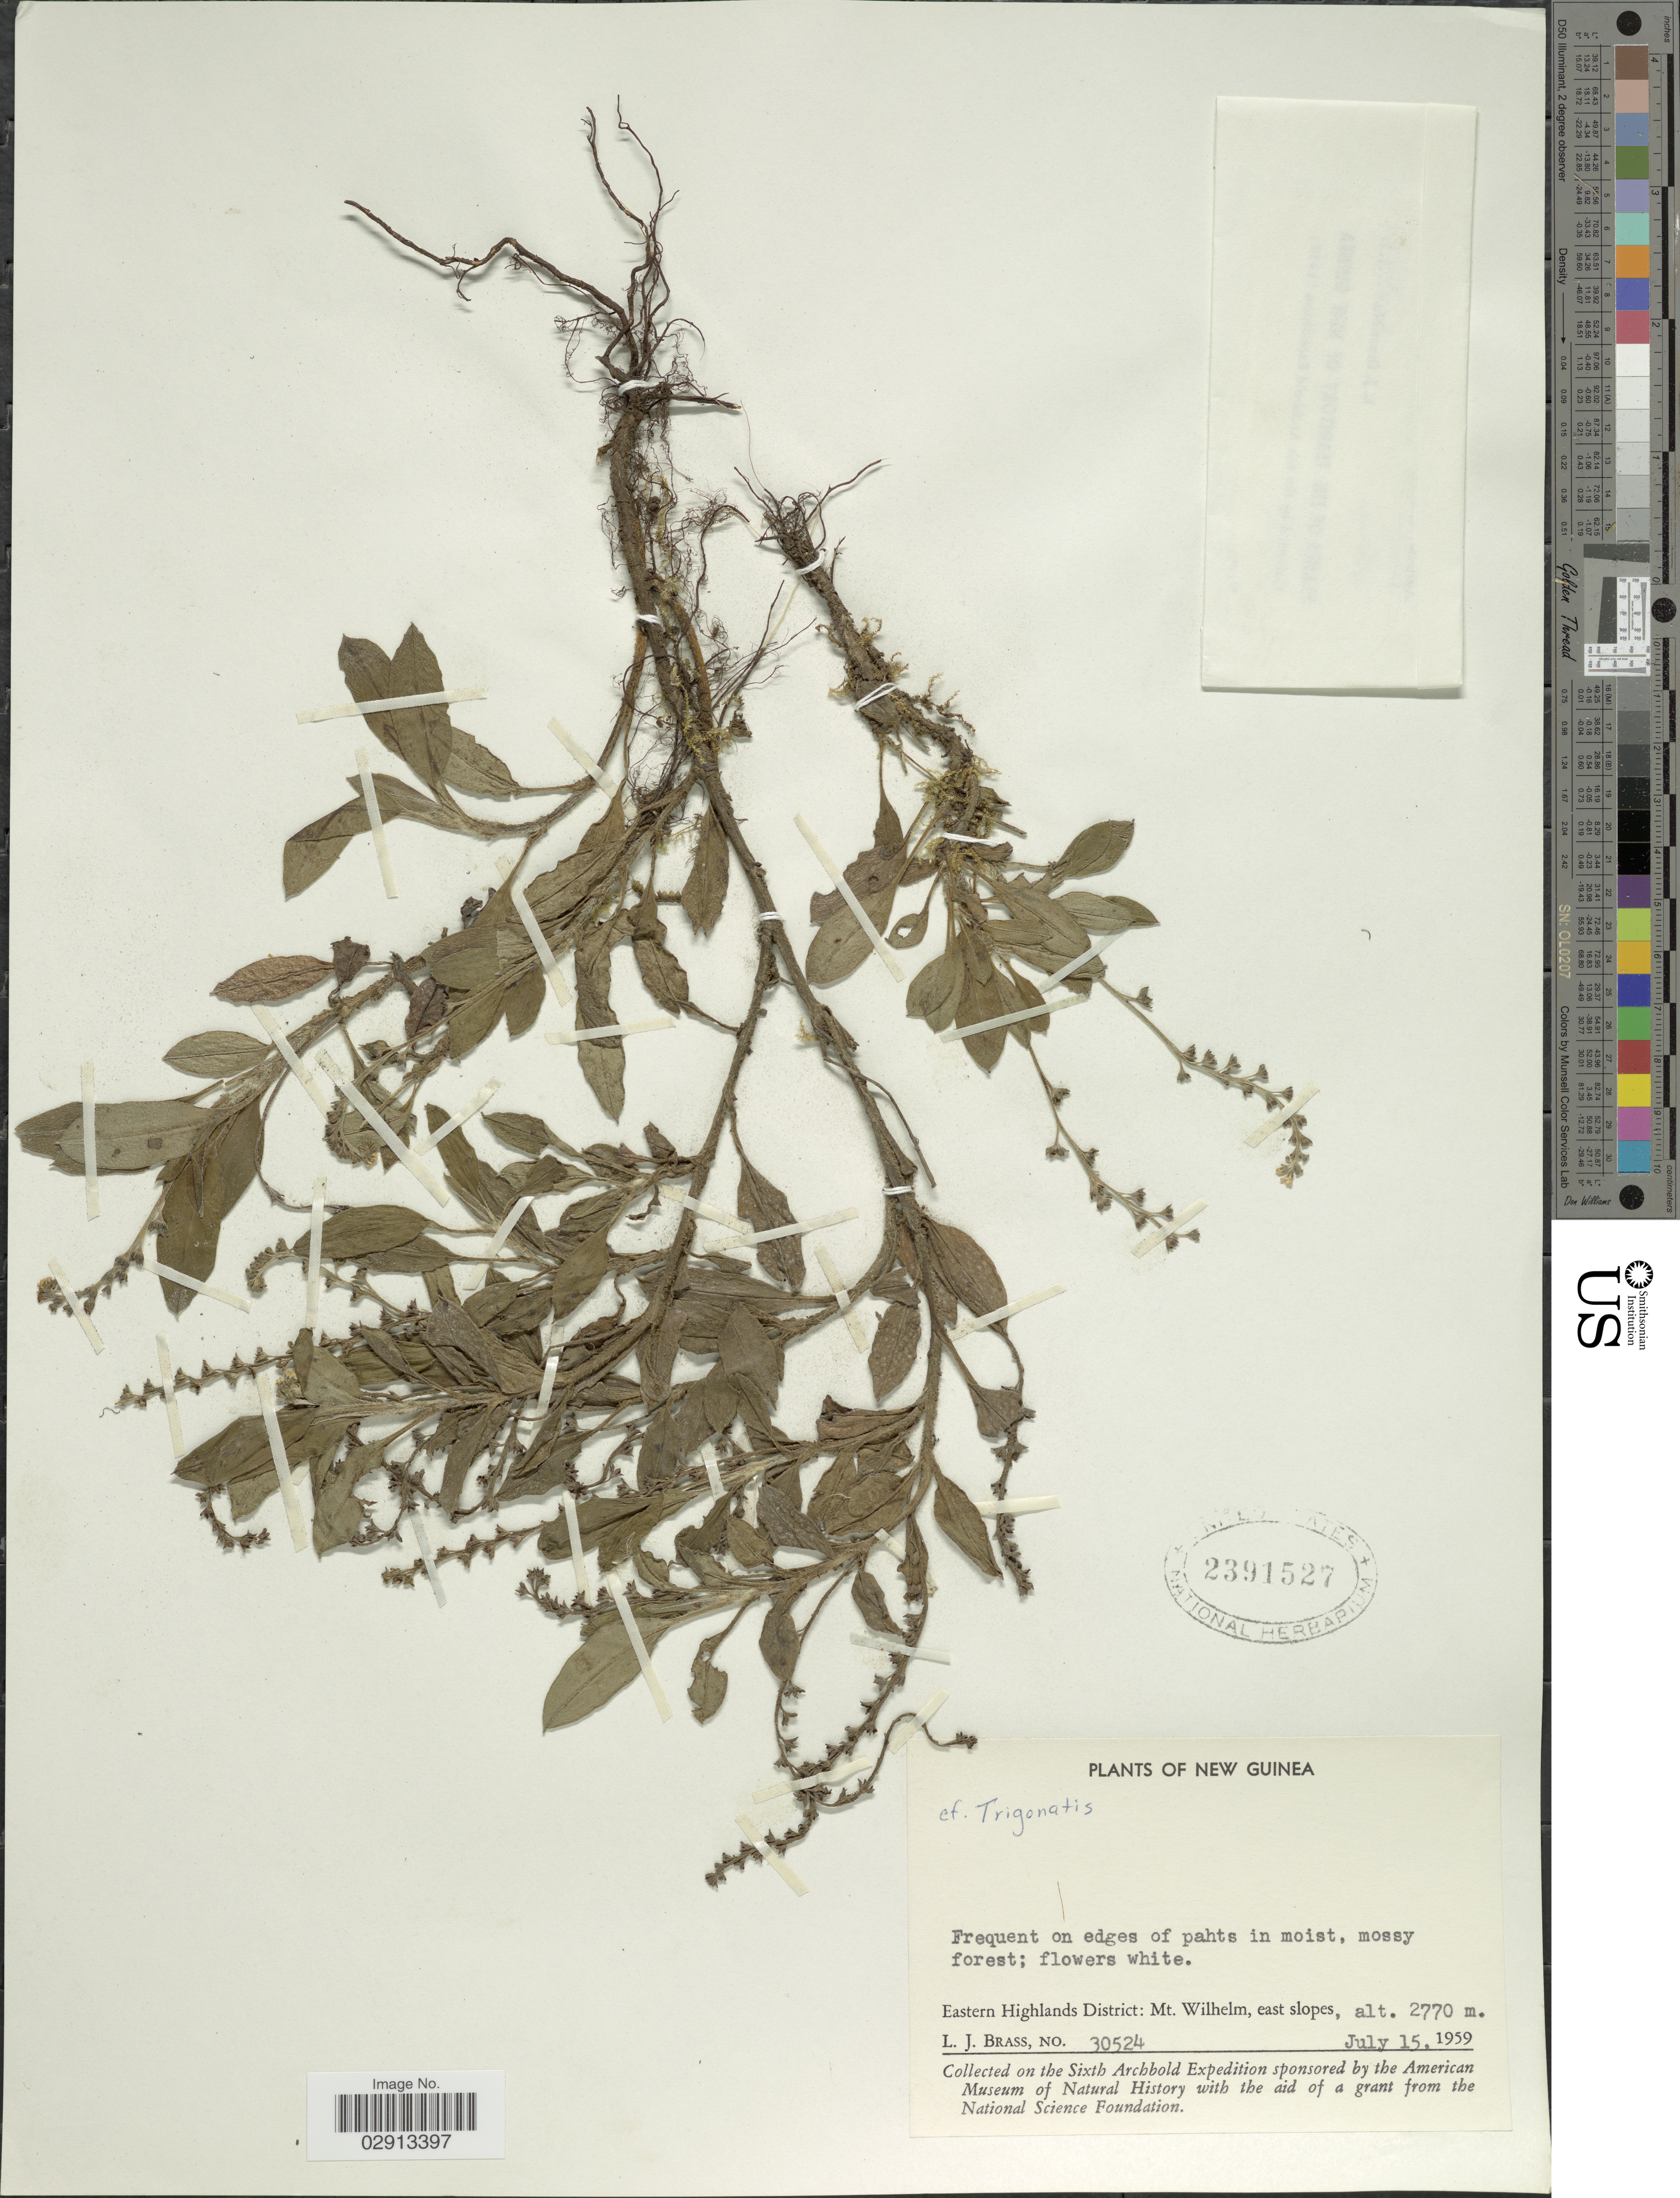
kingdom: Plantae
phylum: Tracheophyta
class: Magnoliopsida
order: Boraginales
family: Boraginaceae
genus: Trigonotis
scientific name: Trigonotis sp.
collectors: L. J. Brass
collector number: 30524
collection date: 1959-07-15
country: Papua New Guinea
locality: New Guinea. Eastern Highlands District: Mt. Wilhelm, east slopes.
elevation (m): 2770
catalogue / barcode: US 2391527